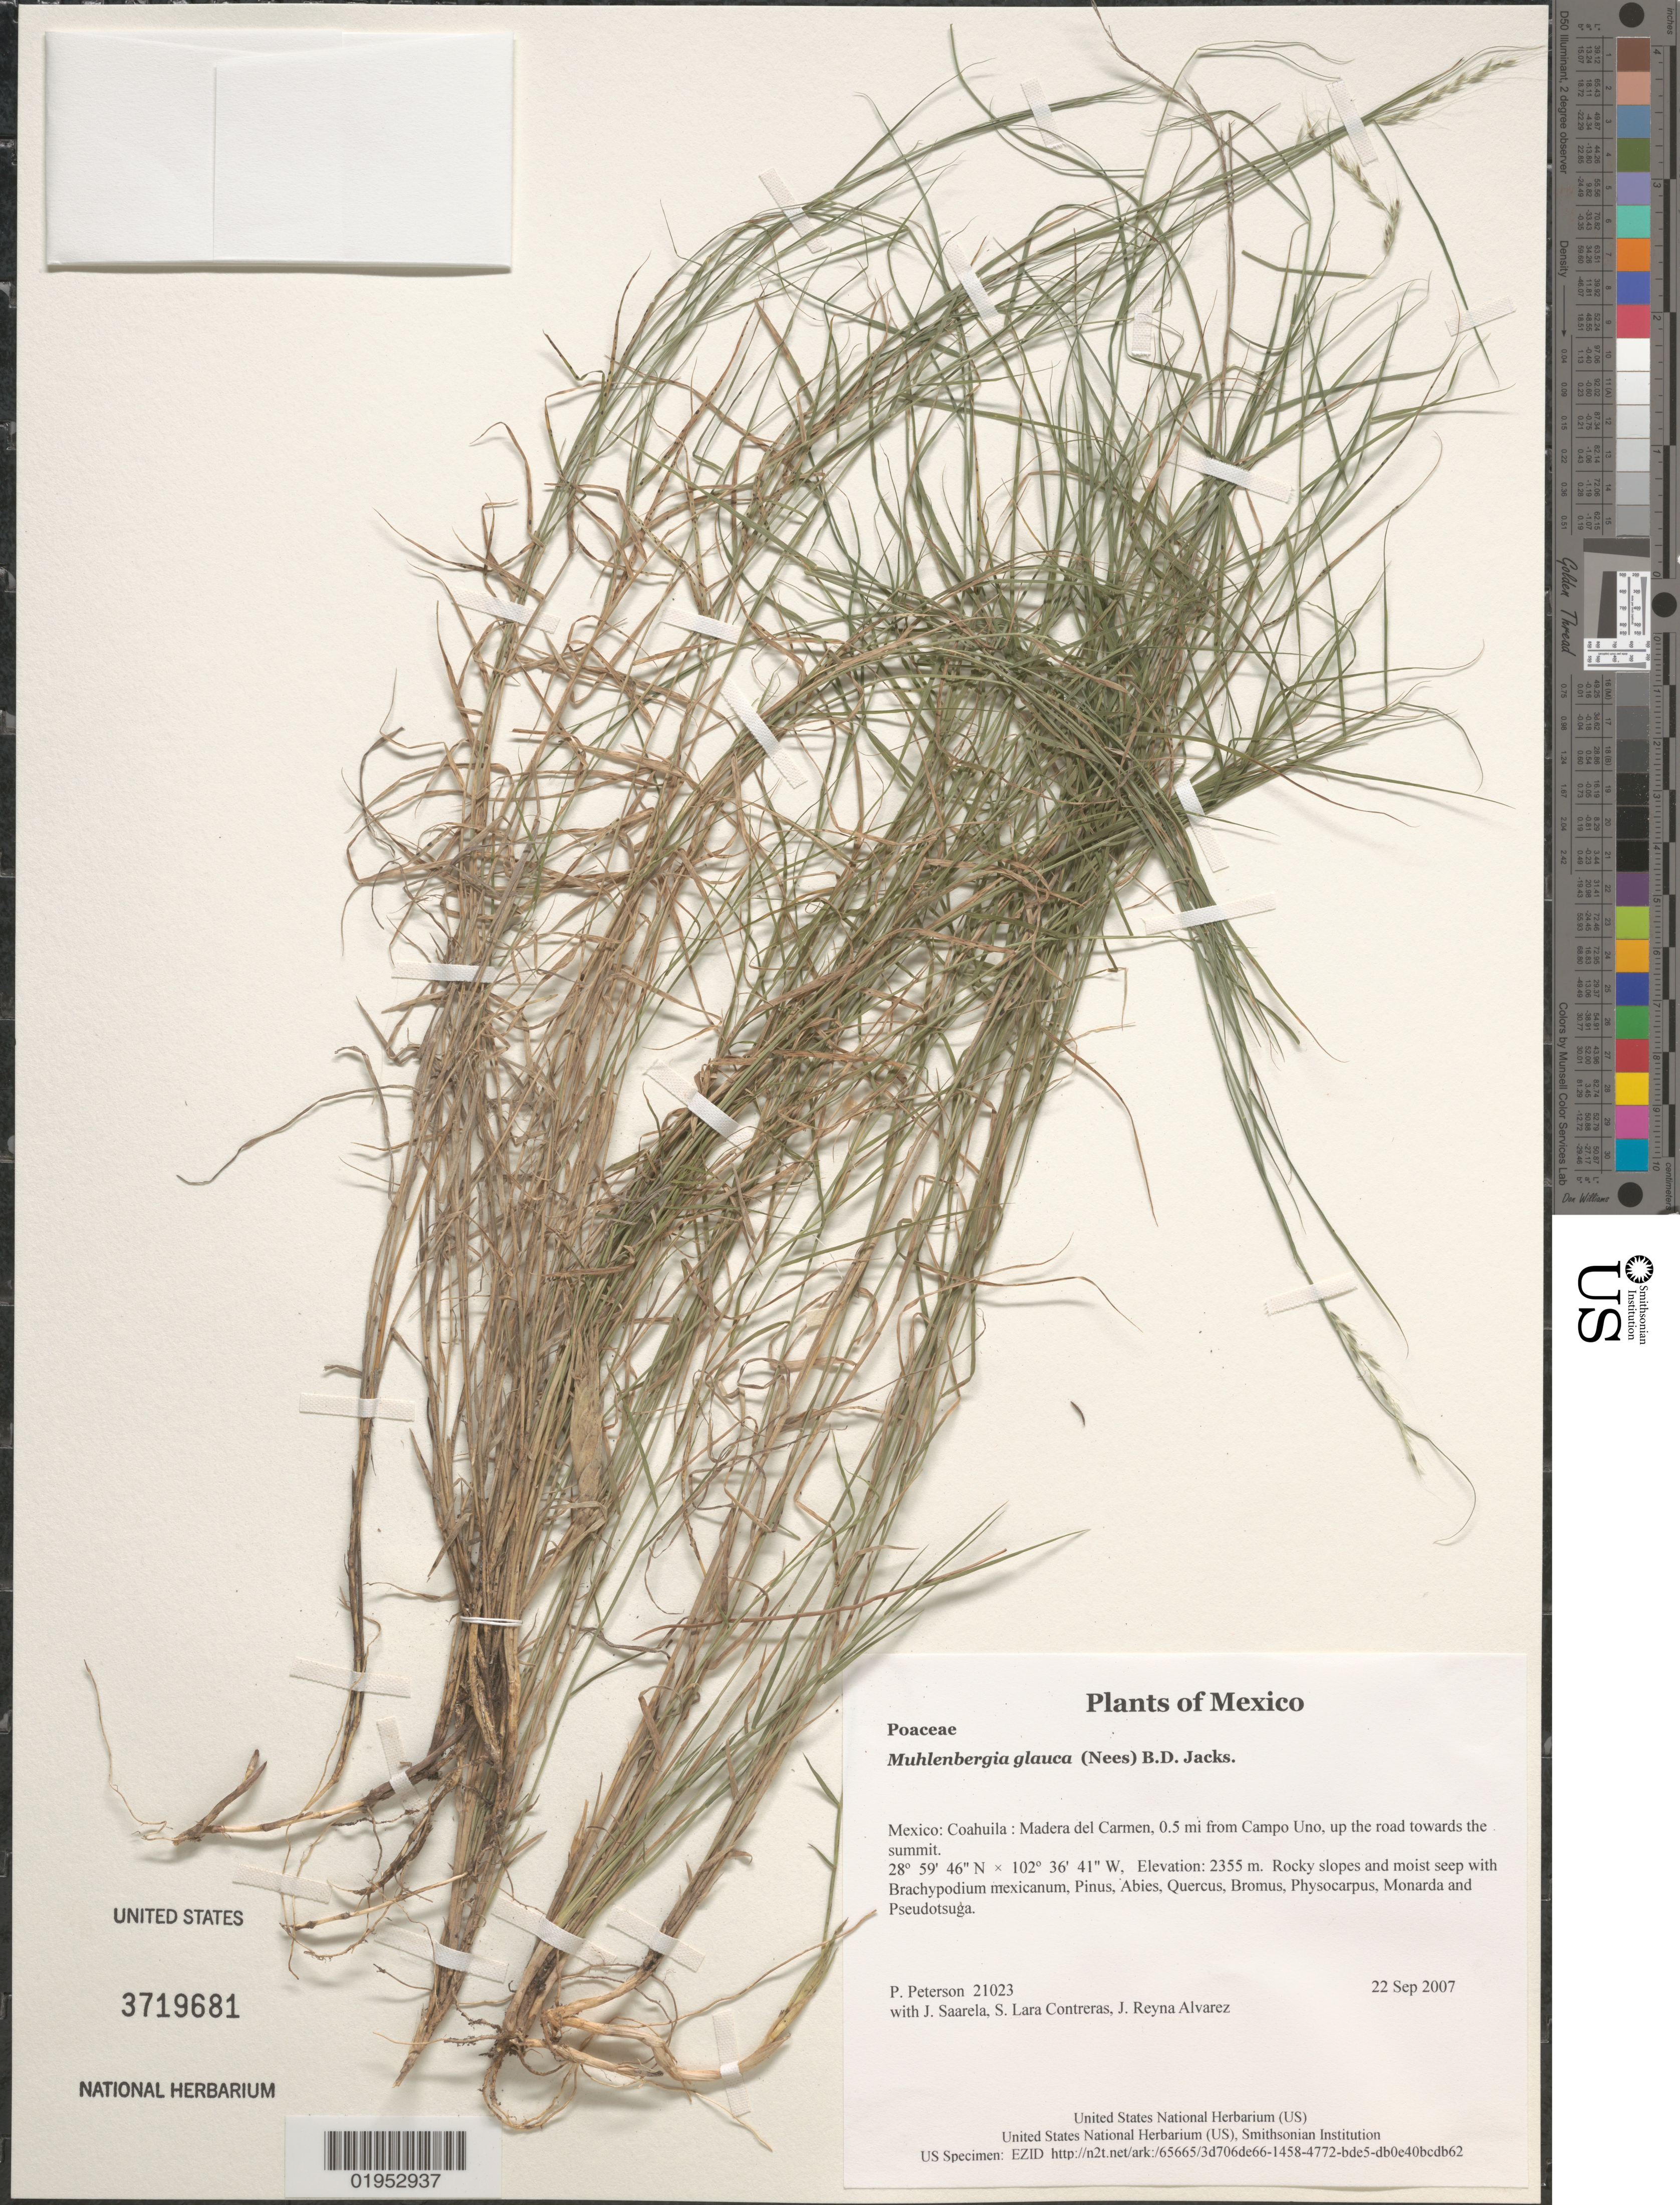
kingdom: Plantae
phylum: Tracheophyta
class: Liliopsida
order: Poales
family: Poaceae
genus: Muhlenbergia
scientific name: Muhlenbergia glauca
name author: (Nees) Mez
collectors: P. M. Peterson, J. Saarela, S. Lara Contreras & J. Reyna Alvarez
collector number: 21023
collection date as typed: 22 Sep 2007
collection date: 2007-09-22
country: Mexico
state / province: Coahuila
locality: Madera del Carmen, 0.5 mi from Campo Uno, up the road towards the summit.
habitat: Rocky slopes and moist seep with Brachypodium mexicanum, Pinus, Abies, Quercus, Bromus, Physocarpus, Monarda and Pseudotsuga.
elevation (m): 2355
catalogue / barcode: US 3719681